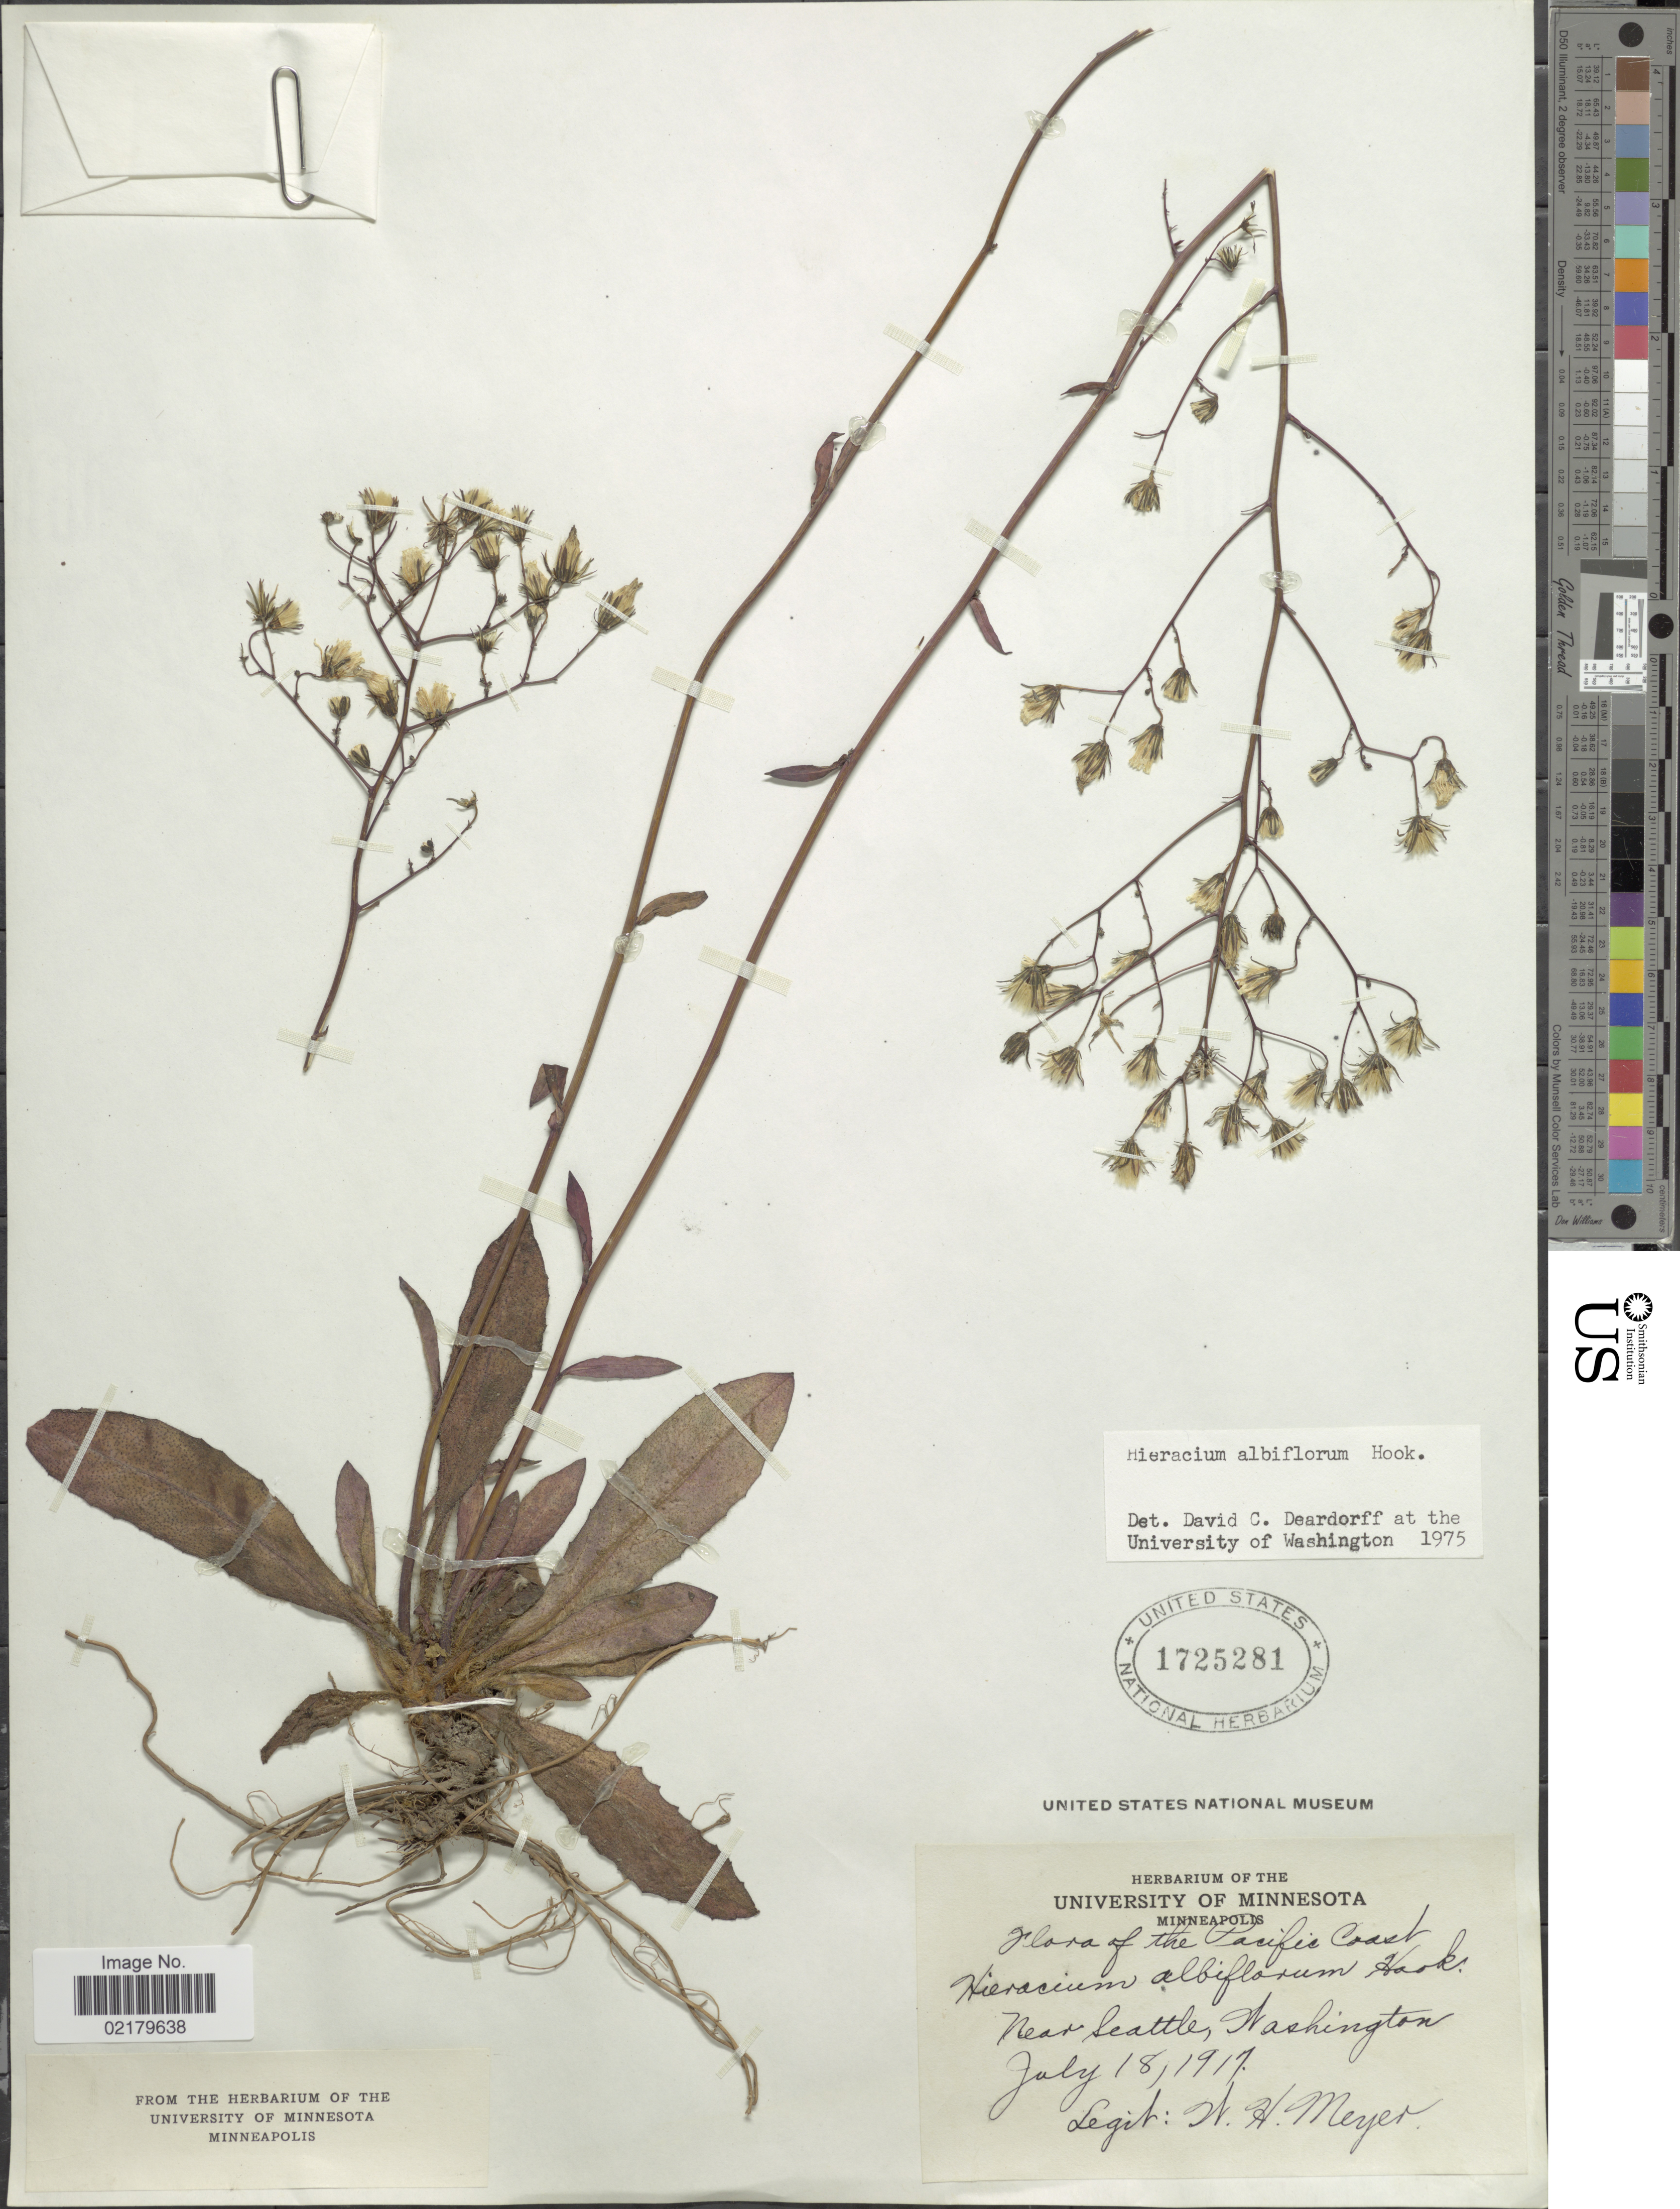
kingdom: Plantae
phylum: Tracheophyta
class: Magnoliopsida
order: Asterales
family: Asteraceae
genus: Hieracium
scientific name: Hieracium albiflorum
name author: Hook.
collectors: W. Meyer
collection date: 1917-07-18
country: United States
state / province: Washington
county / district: King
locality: The Pacific Coast, near Seattle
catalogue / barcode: US 1725281